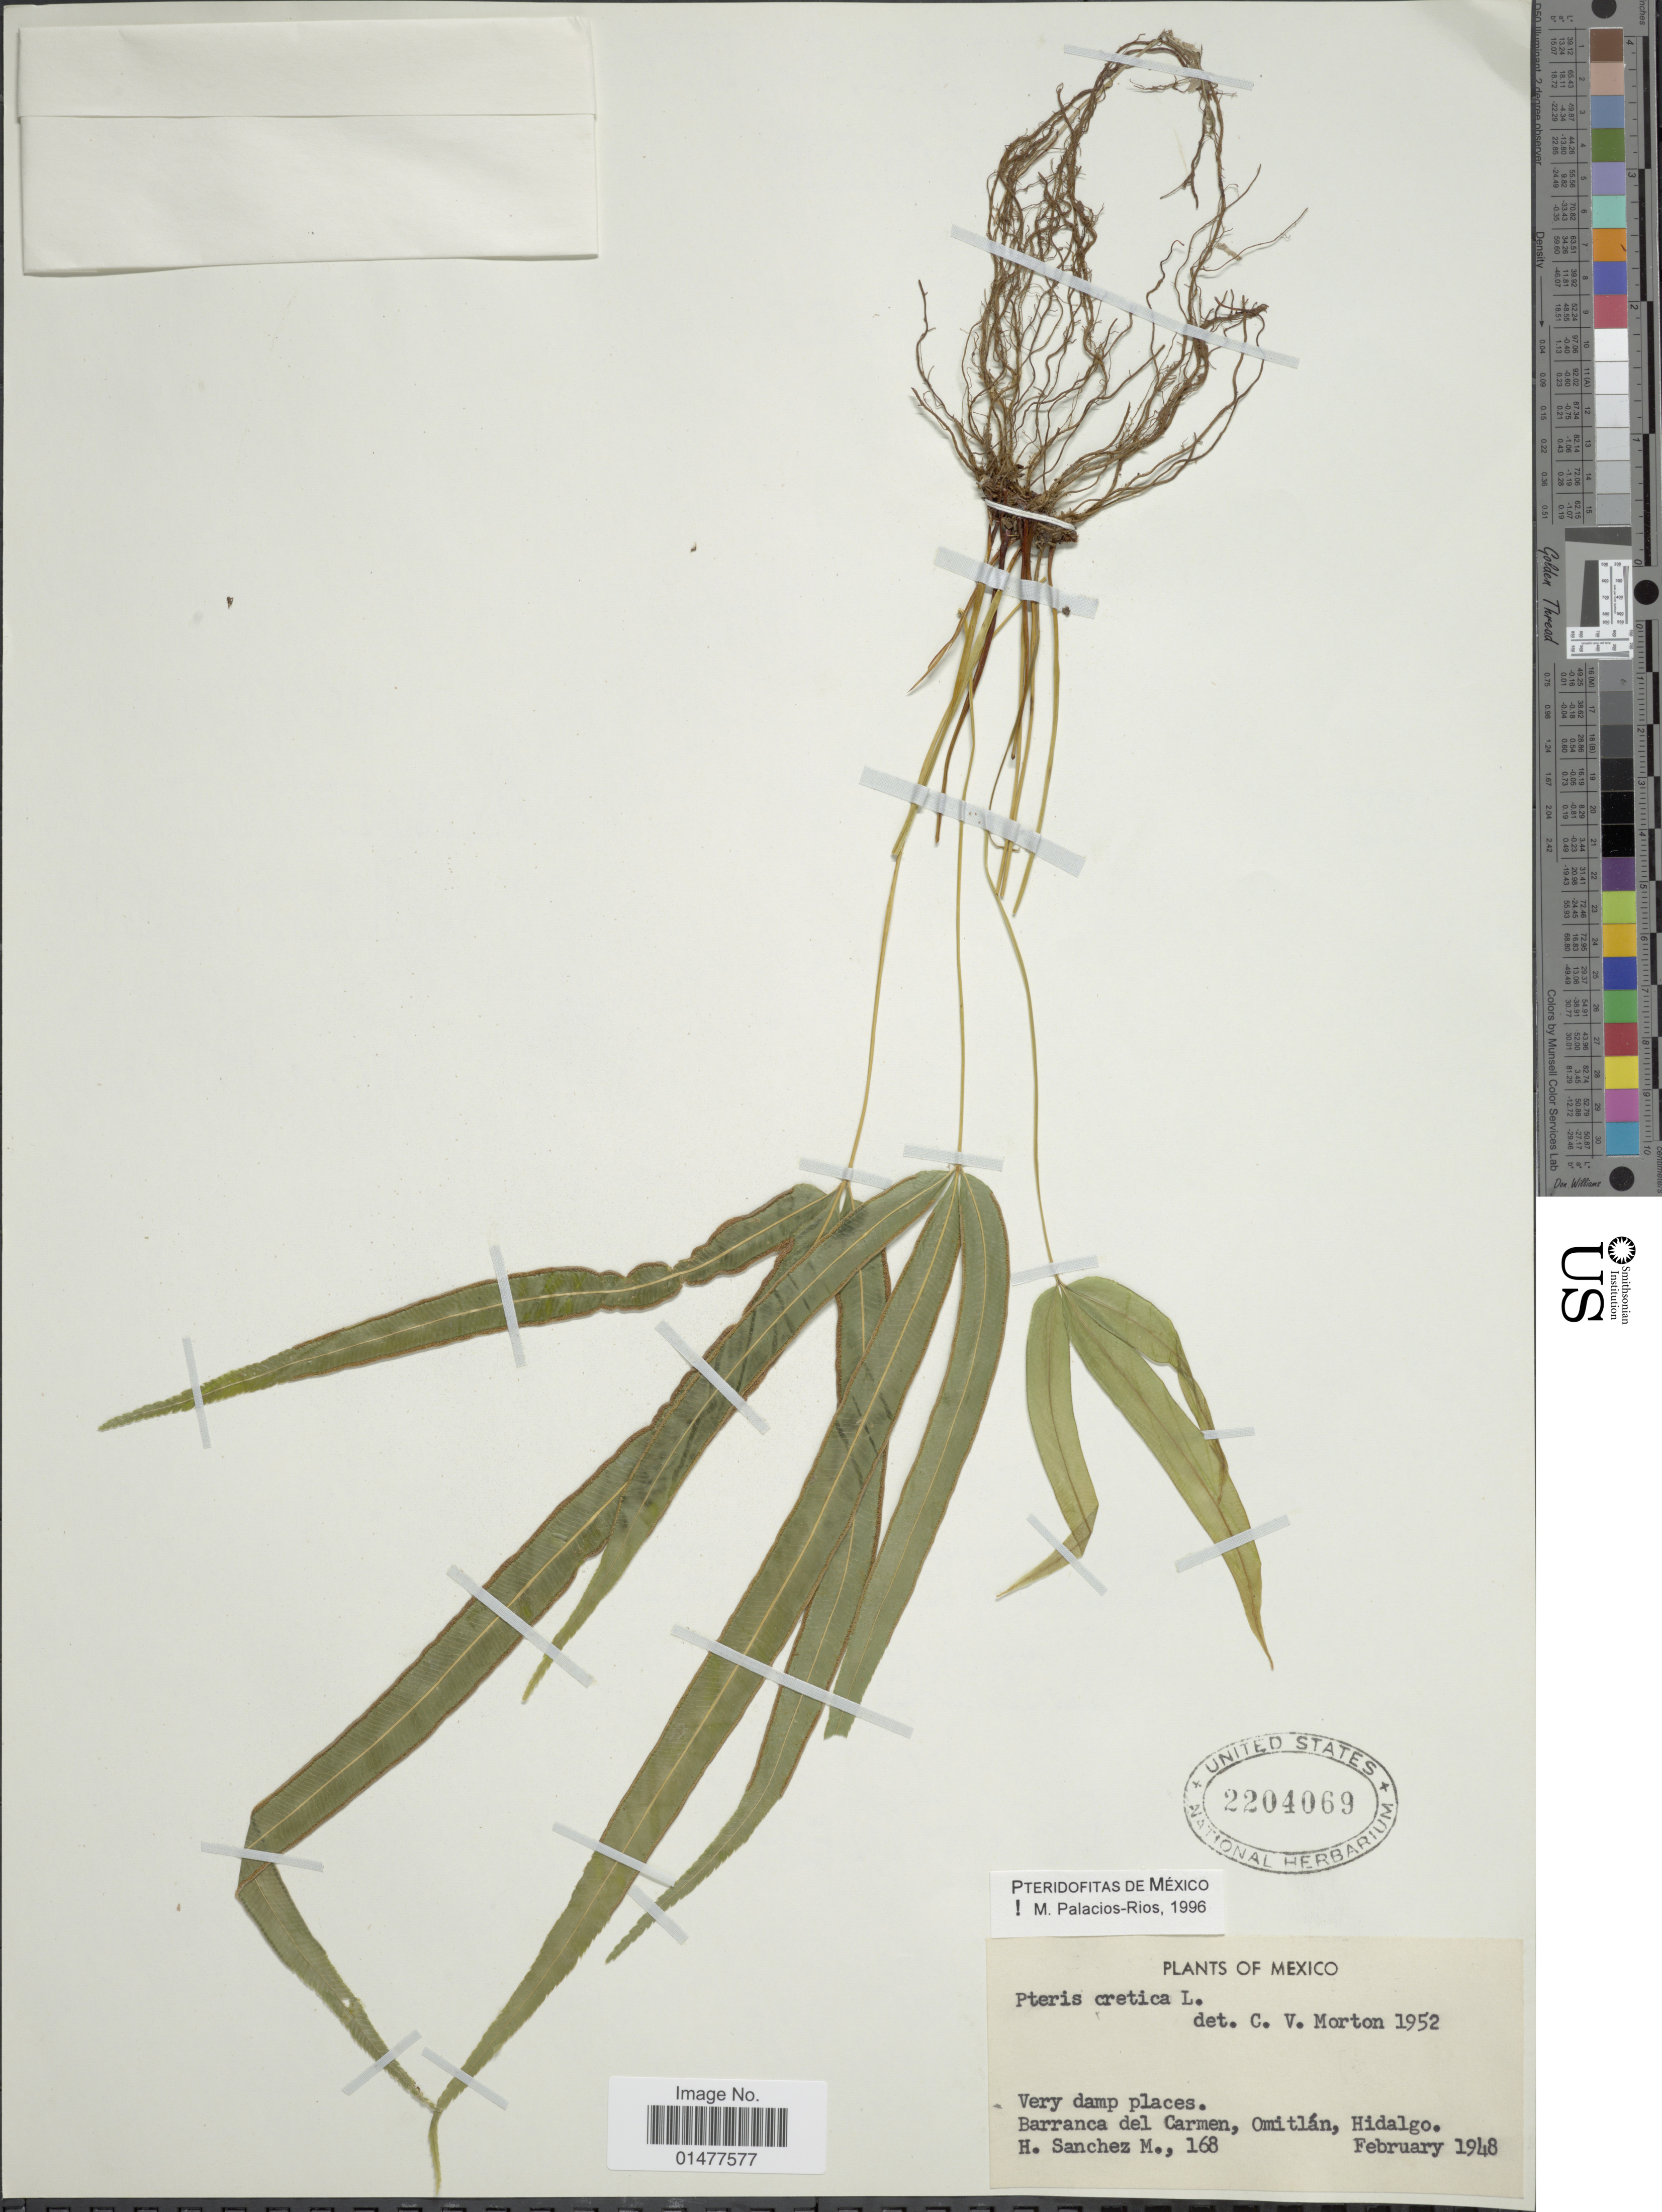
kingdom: Plantae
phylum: Tracheophyta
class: Polypodiopsida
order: Polypodiales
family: Pteridaceae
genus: Pteris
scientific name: Pteris cretica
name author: L.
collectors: H. Sánchez-Mejorada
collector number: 168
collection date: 1948-02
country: Mexico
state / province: Hidalgo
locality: Barranca del Carmen, Omitlán.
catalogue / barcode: US 2204069